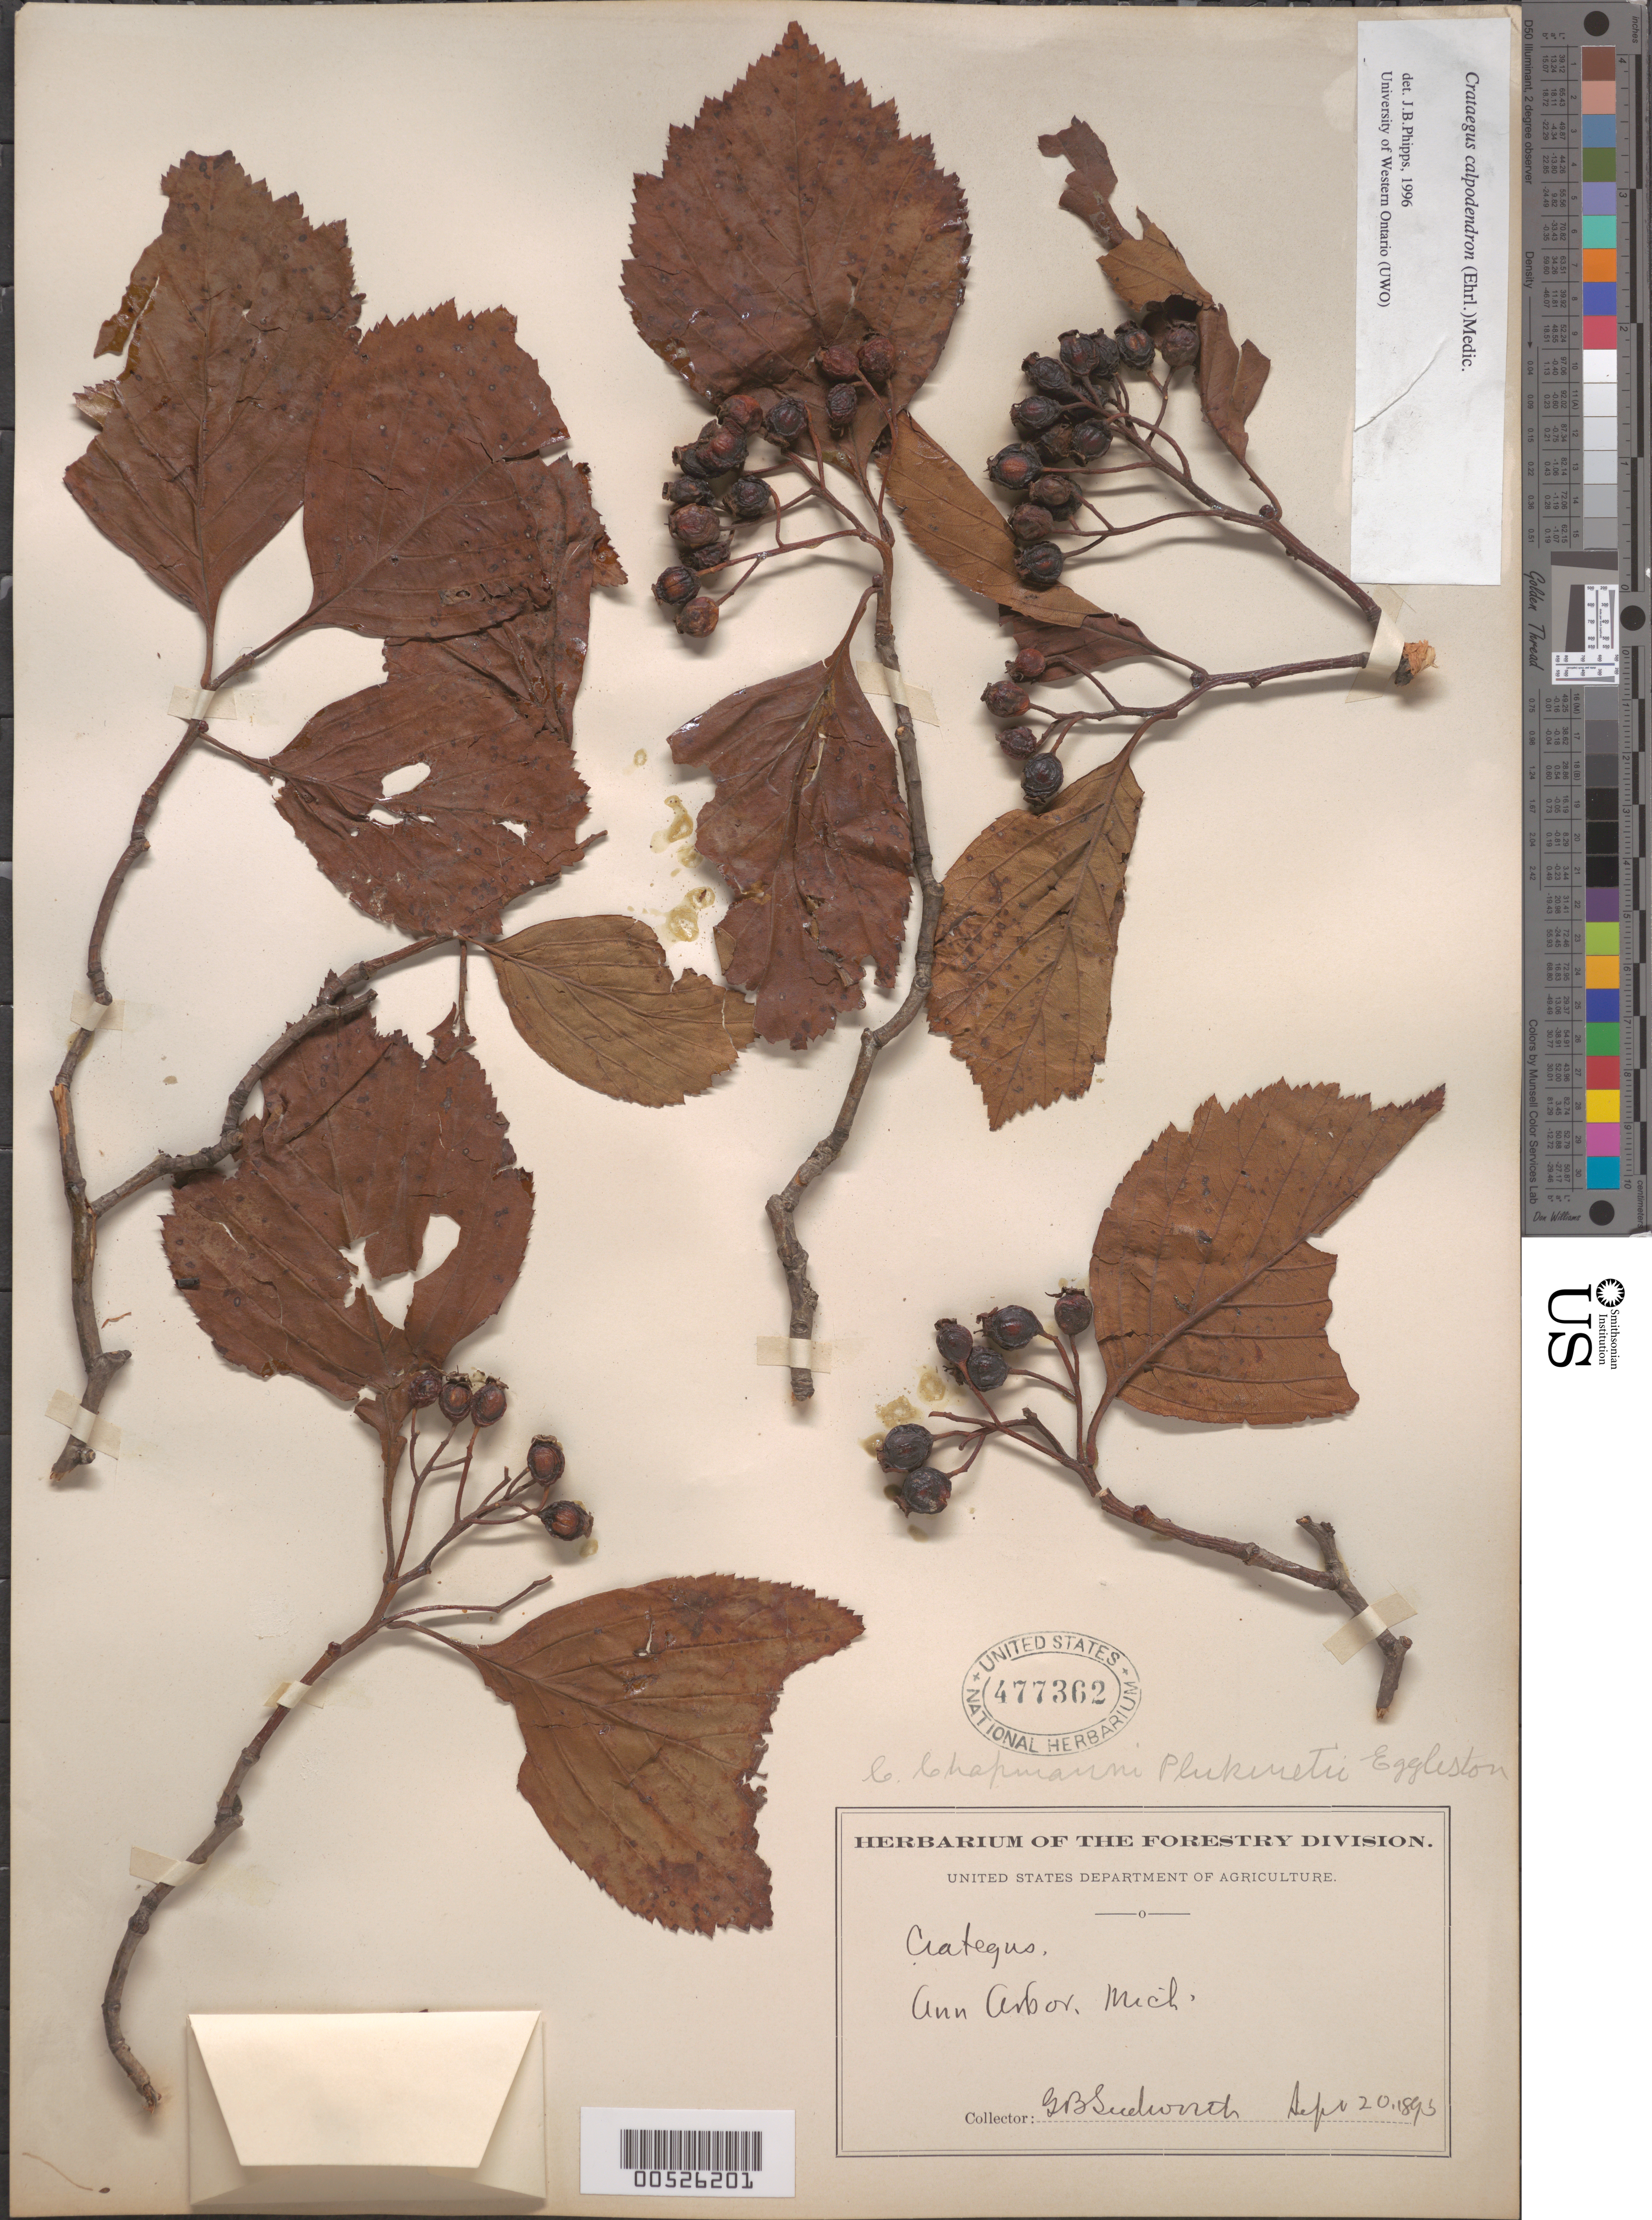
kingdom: Plantae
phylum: Tracheophyta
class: Magnoliopsida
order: Rosales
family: Rosaceae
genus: Crataegus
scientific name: Crataegus calpodendron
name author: (Ehrh.) Medik.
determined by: Phipps, James B., (UWO), University of Western Ontario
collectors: G. B. Sudworth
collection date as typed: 20 Sep 1895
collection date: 1895-09-20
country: United States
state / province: Michigan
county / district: Washtenaw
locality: Ann Arbor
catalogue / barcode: US 477362